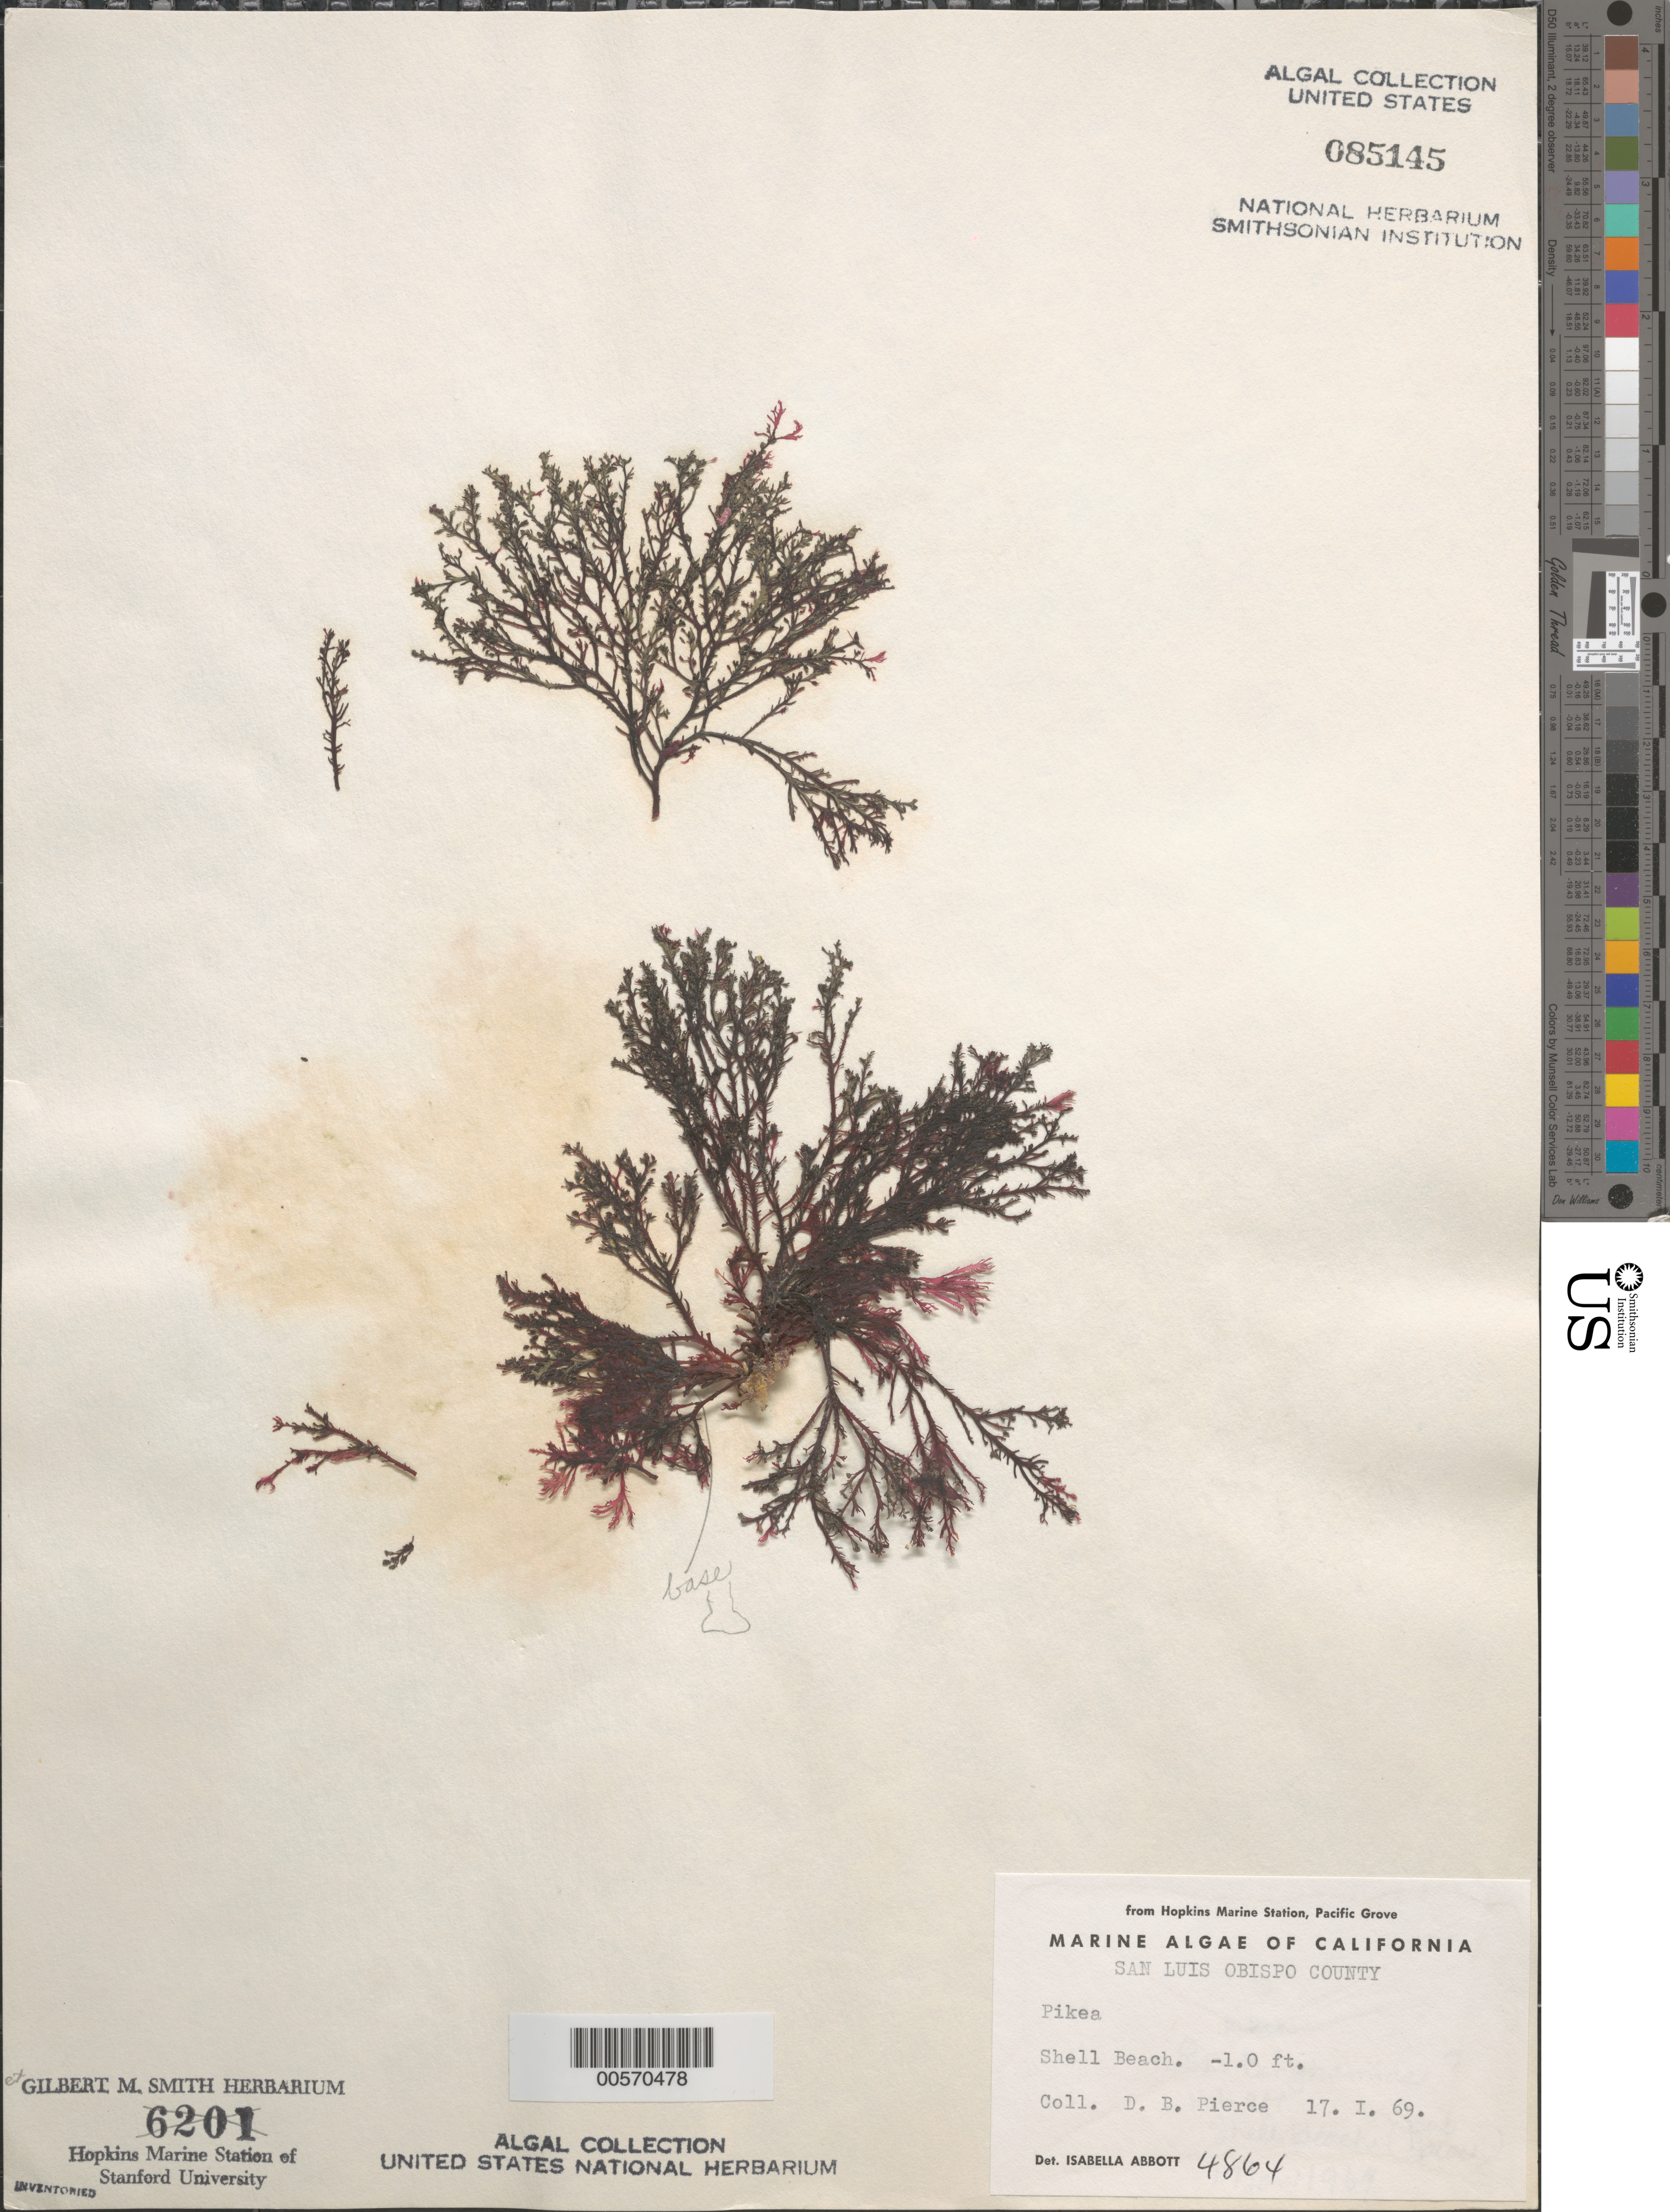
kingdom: Plantae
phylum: Rhodophyta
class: Florideophyceae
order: Gigartinales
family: Dumontiaceae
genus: Pikea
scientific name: Pikea sp.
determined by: Abbott, Isabella A.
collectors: D. Pierce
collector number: IAA 4864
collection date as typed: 17 Jan 1969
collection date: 1969-01-17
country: United States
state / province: California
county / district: San Luis Obispo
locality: Shell Beach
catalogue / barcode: US 85145